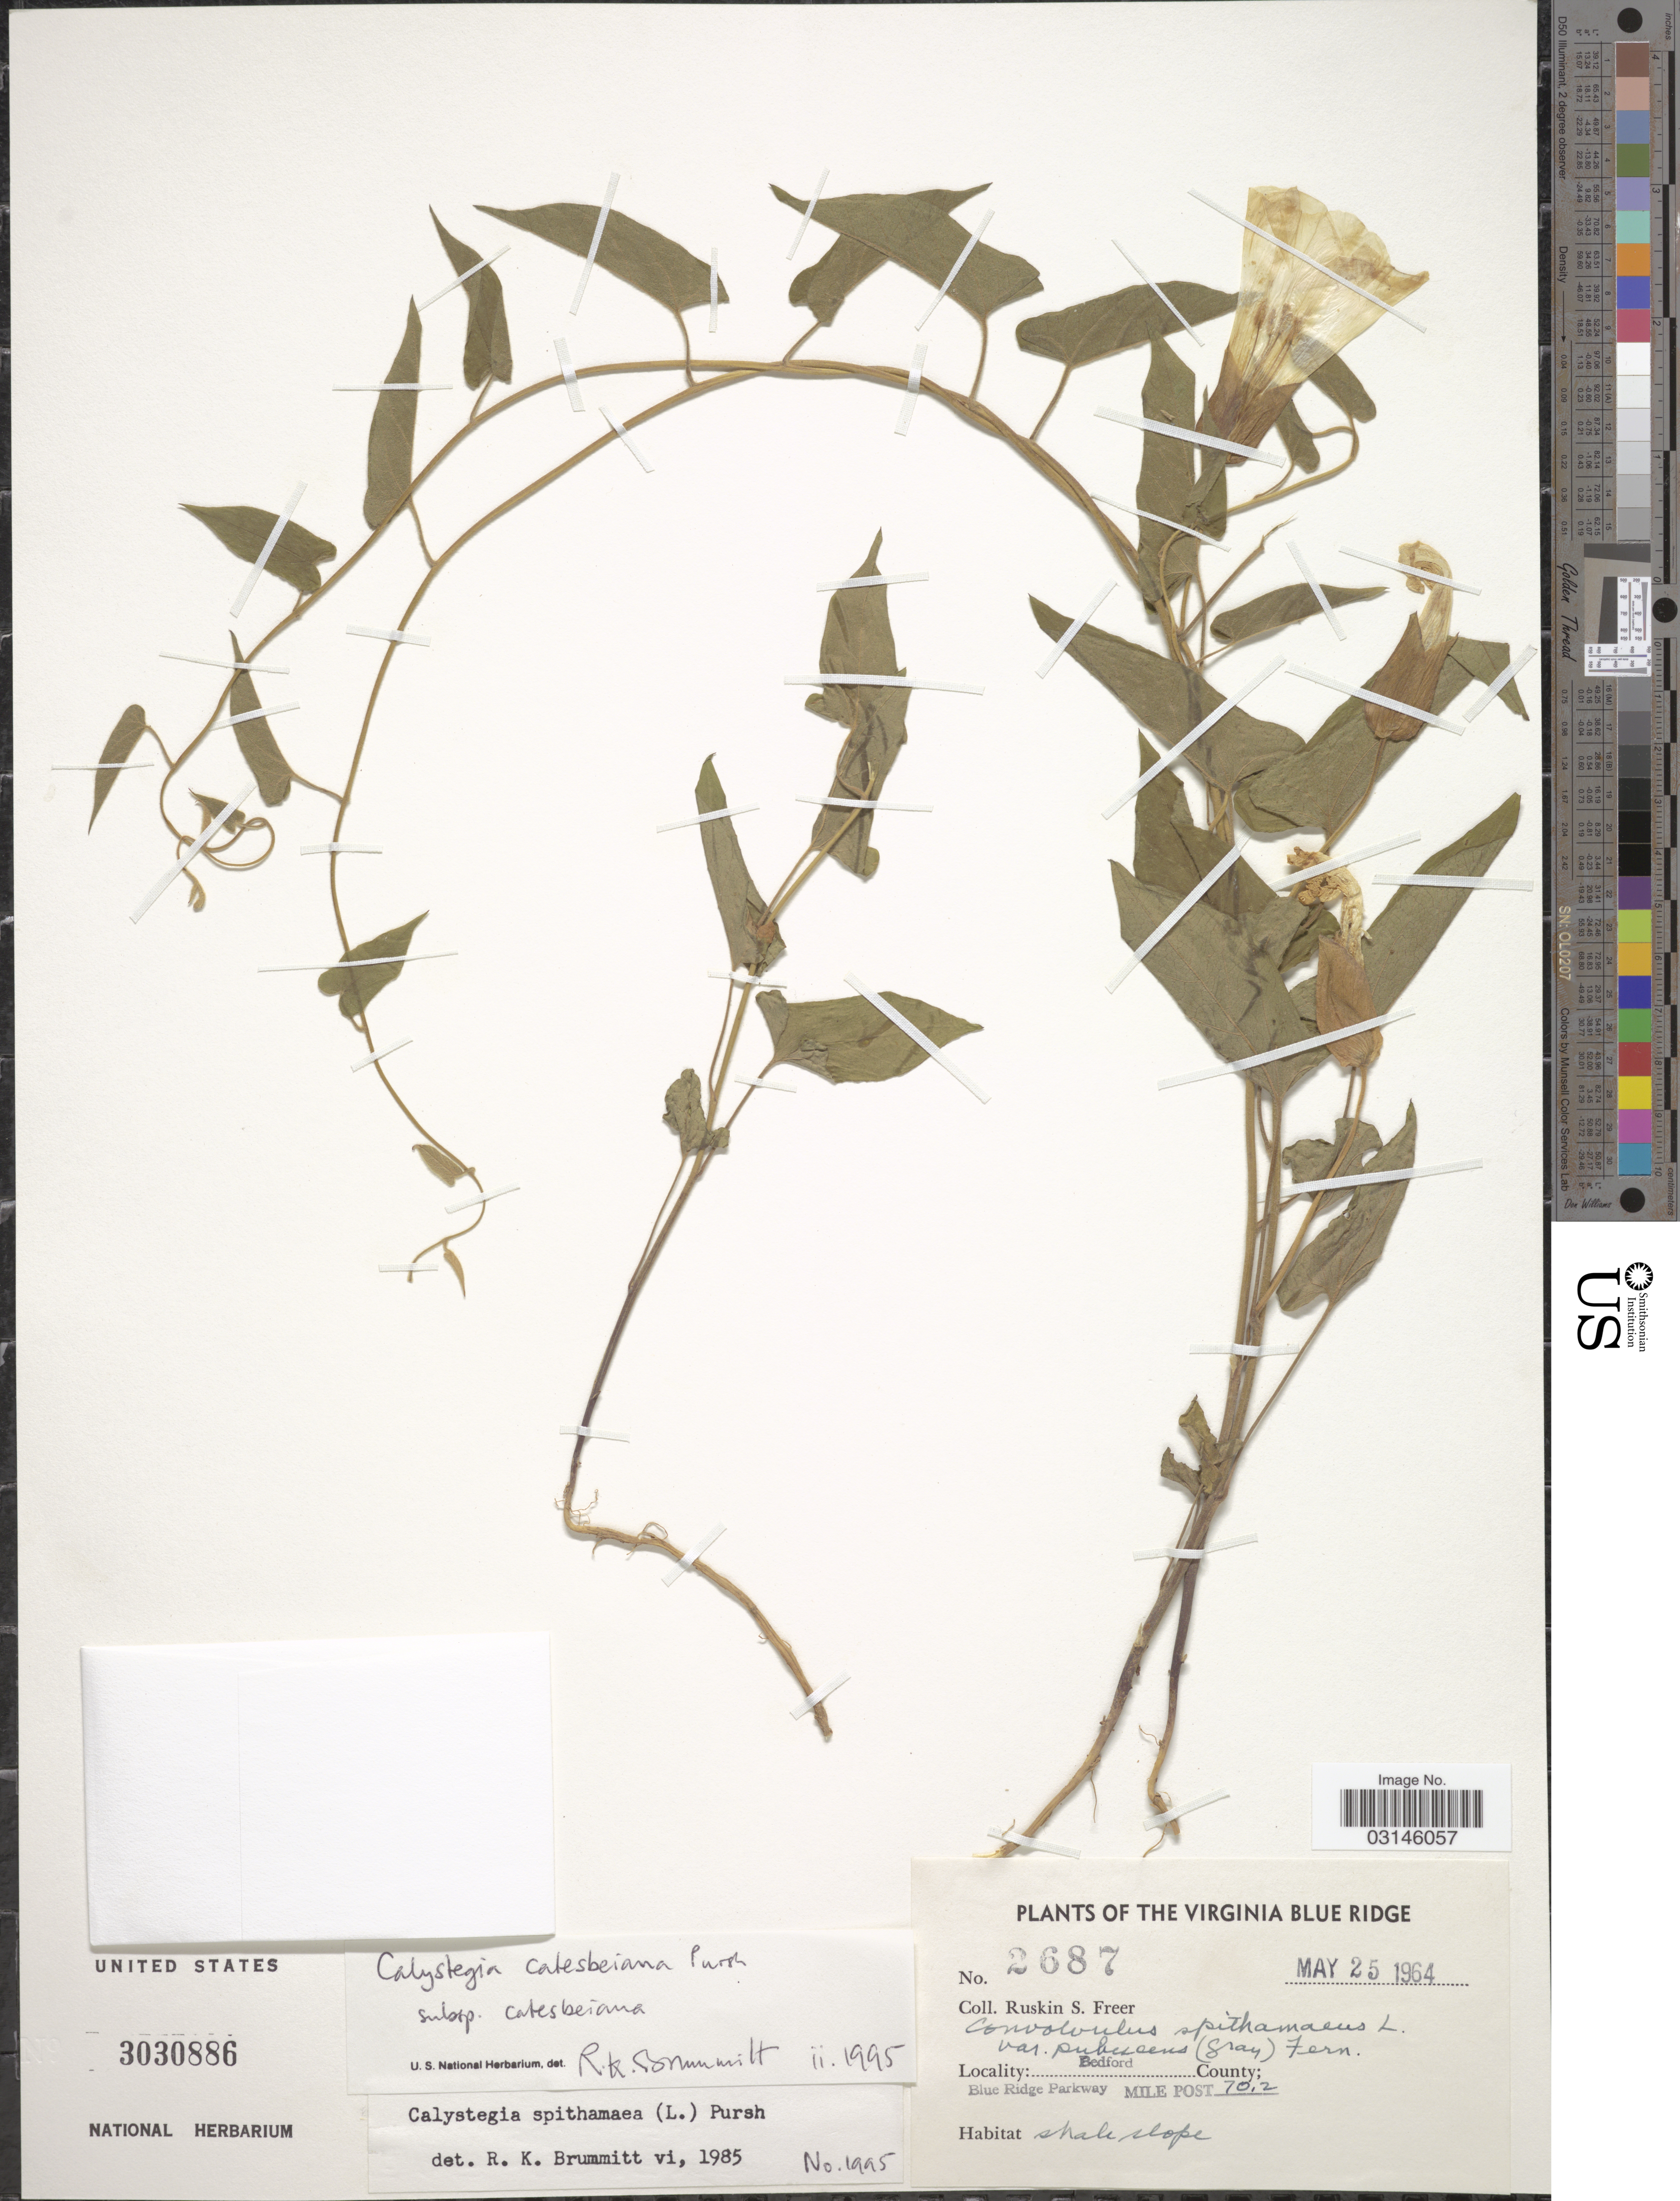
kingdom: Plantae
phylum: Tracheophyta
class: Magnoliopsida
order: Solanales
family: Convolvulaceae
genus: Calystegia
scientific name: Calystegia catesbeiana subsp. catesbeiana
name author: Brummitt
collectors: R. Freer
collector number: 2687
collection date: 1964-05-25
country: United States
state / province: Virginia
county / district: Bedford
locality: Virginia Blue Ridge. Bedford County; Blue Ridge Parkway Mile Post 70.2.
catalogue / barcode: US 3030886